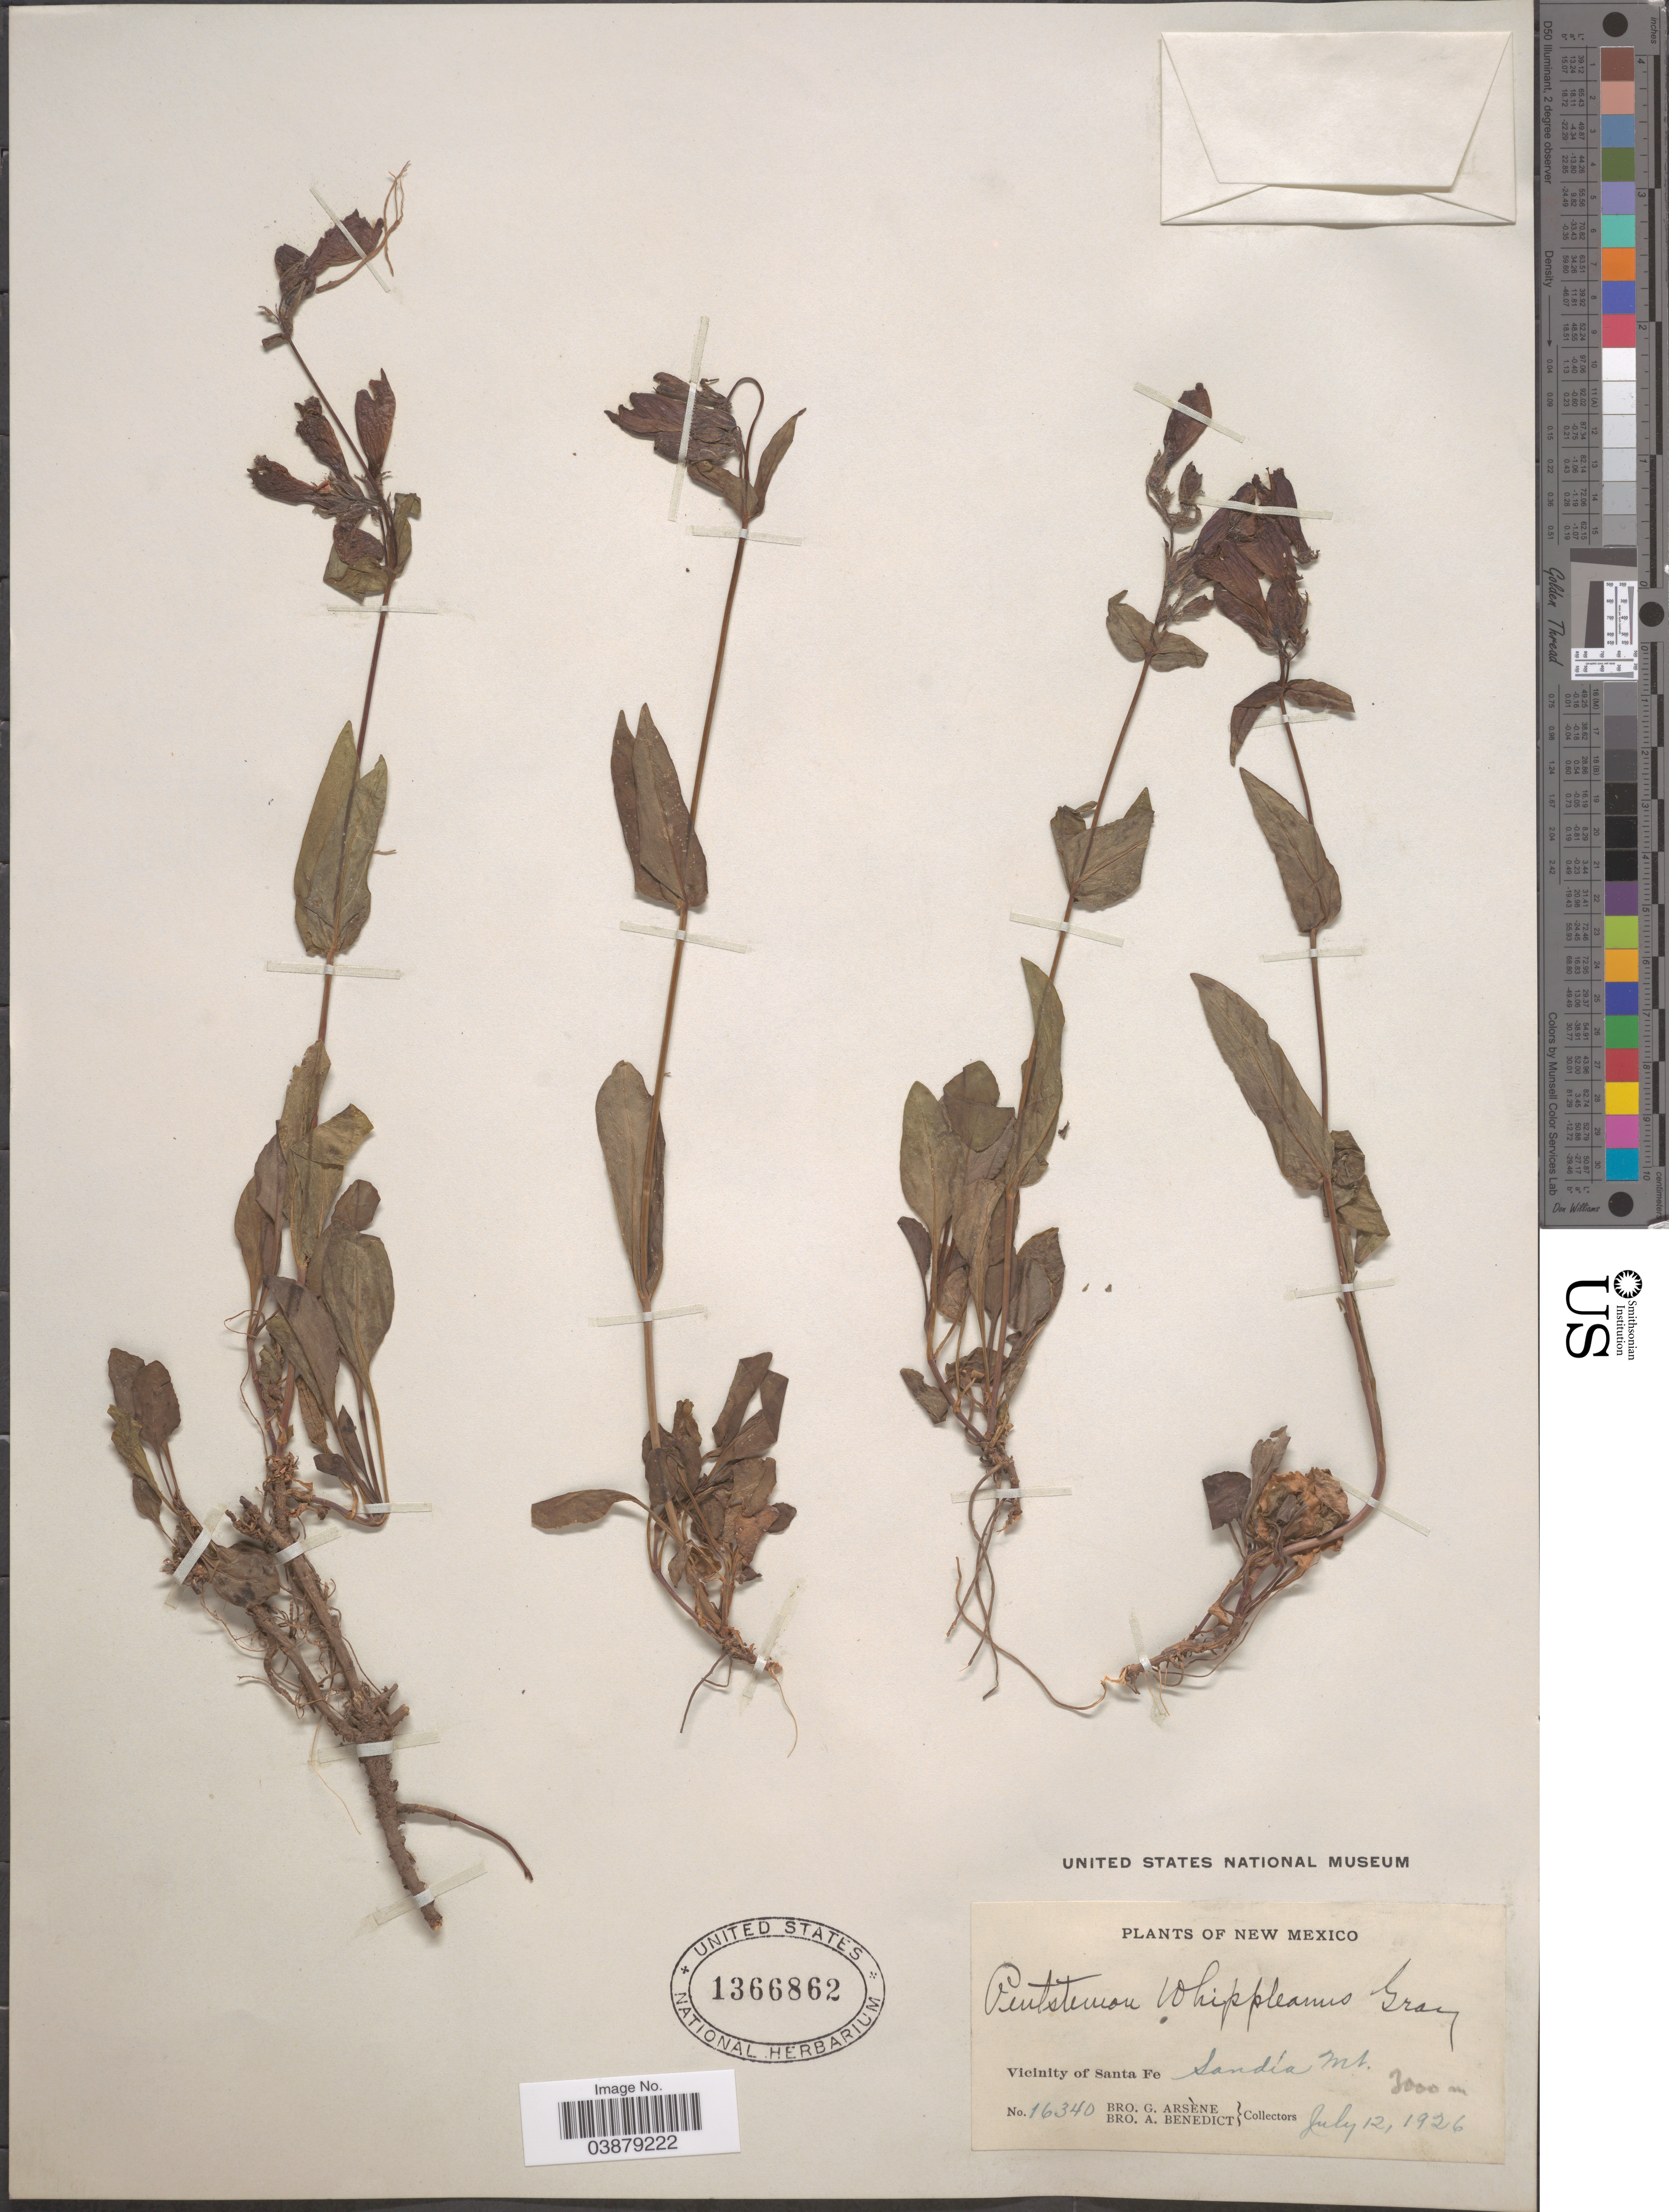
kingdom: Plantae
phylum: Tracheophyta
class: Magnoliopsida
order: Lamiales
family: Plantaginaceae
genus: Penstemon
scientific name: Penstemon whippleanus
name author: A. Gray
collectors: Bro. G. Arsène & Bro. A. Benedict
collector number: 16340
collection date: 1926-07-12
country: United States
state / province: New Mexico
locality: Vicinity of Sante Fe Sandia Mt.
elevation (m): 3000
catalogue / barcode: US 1366862